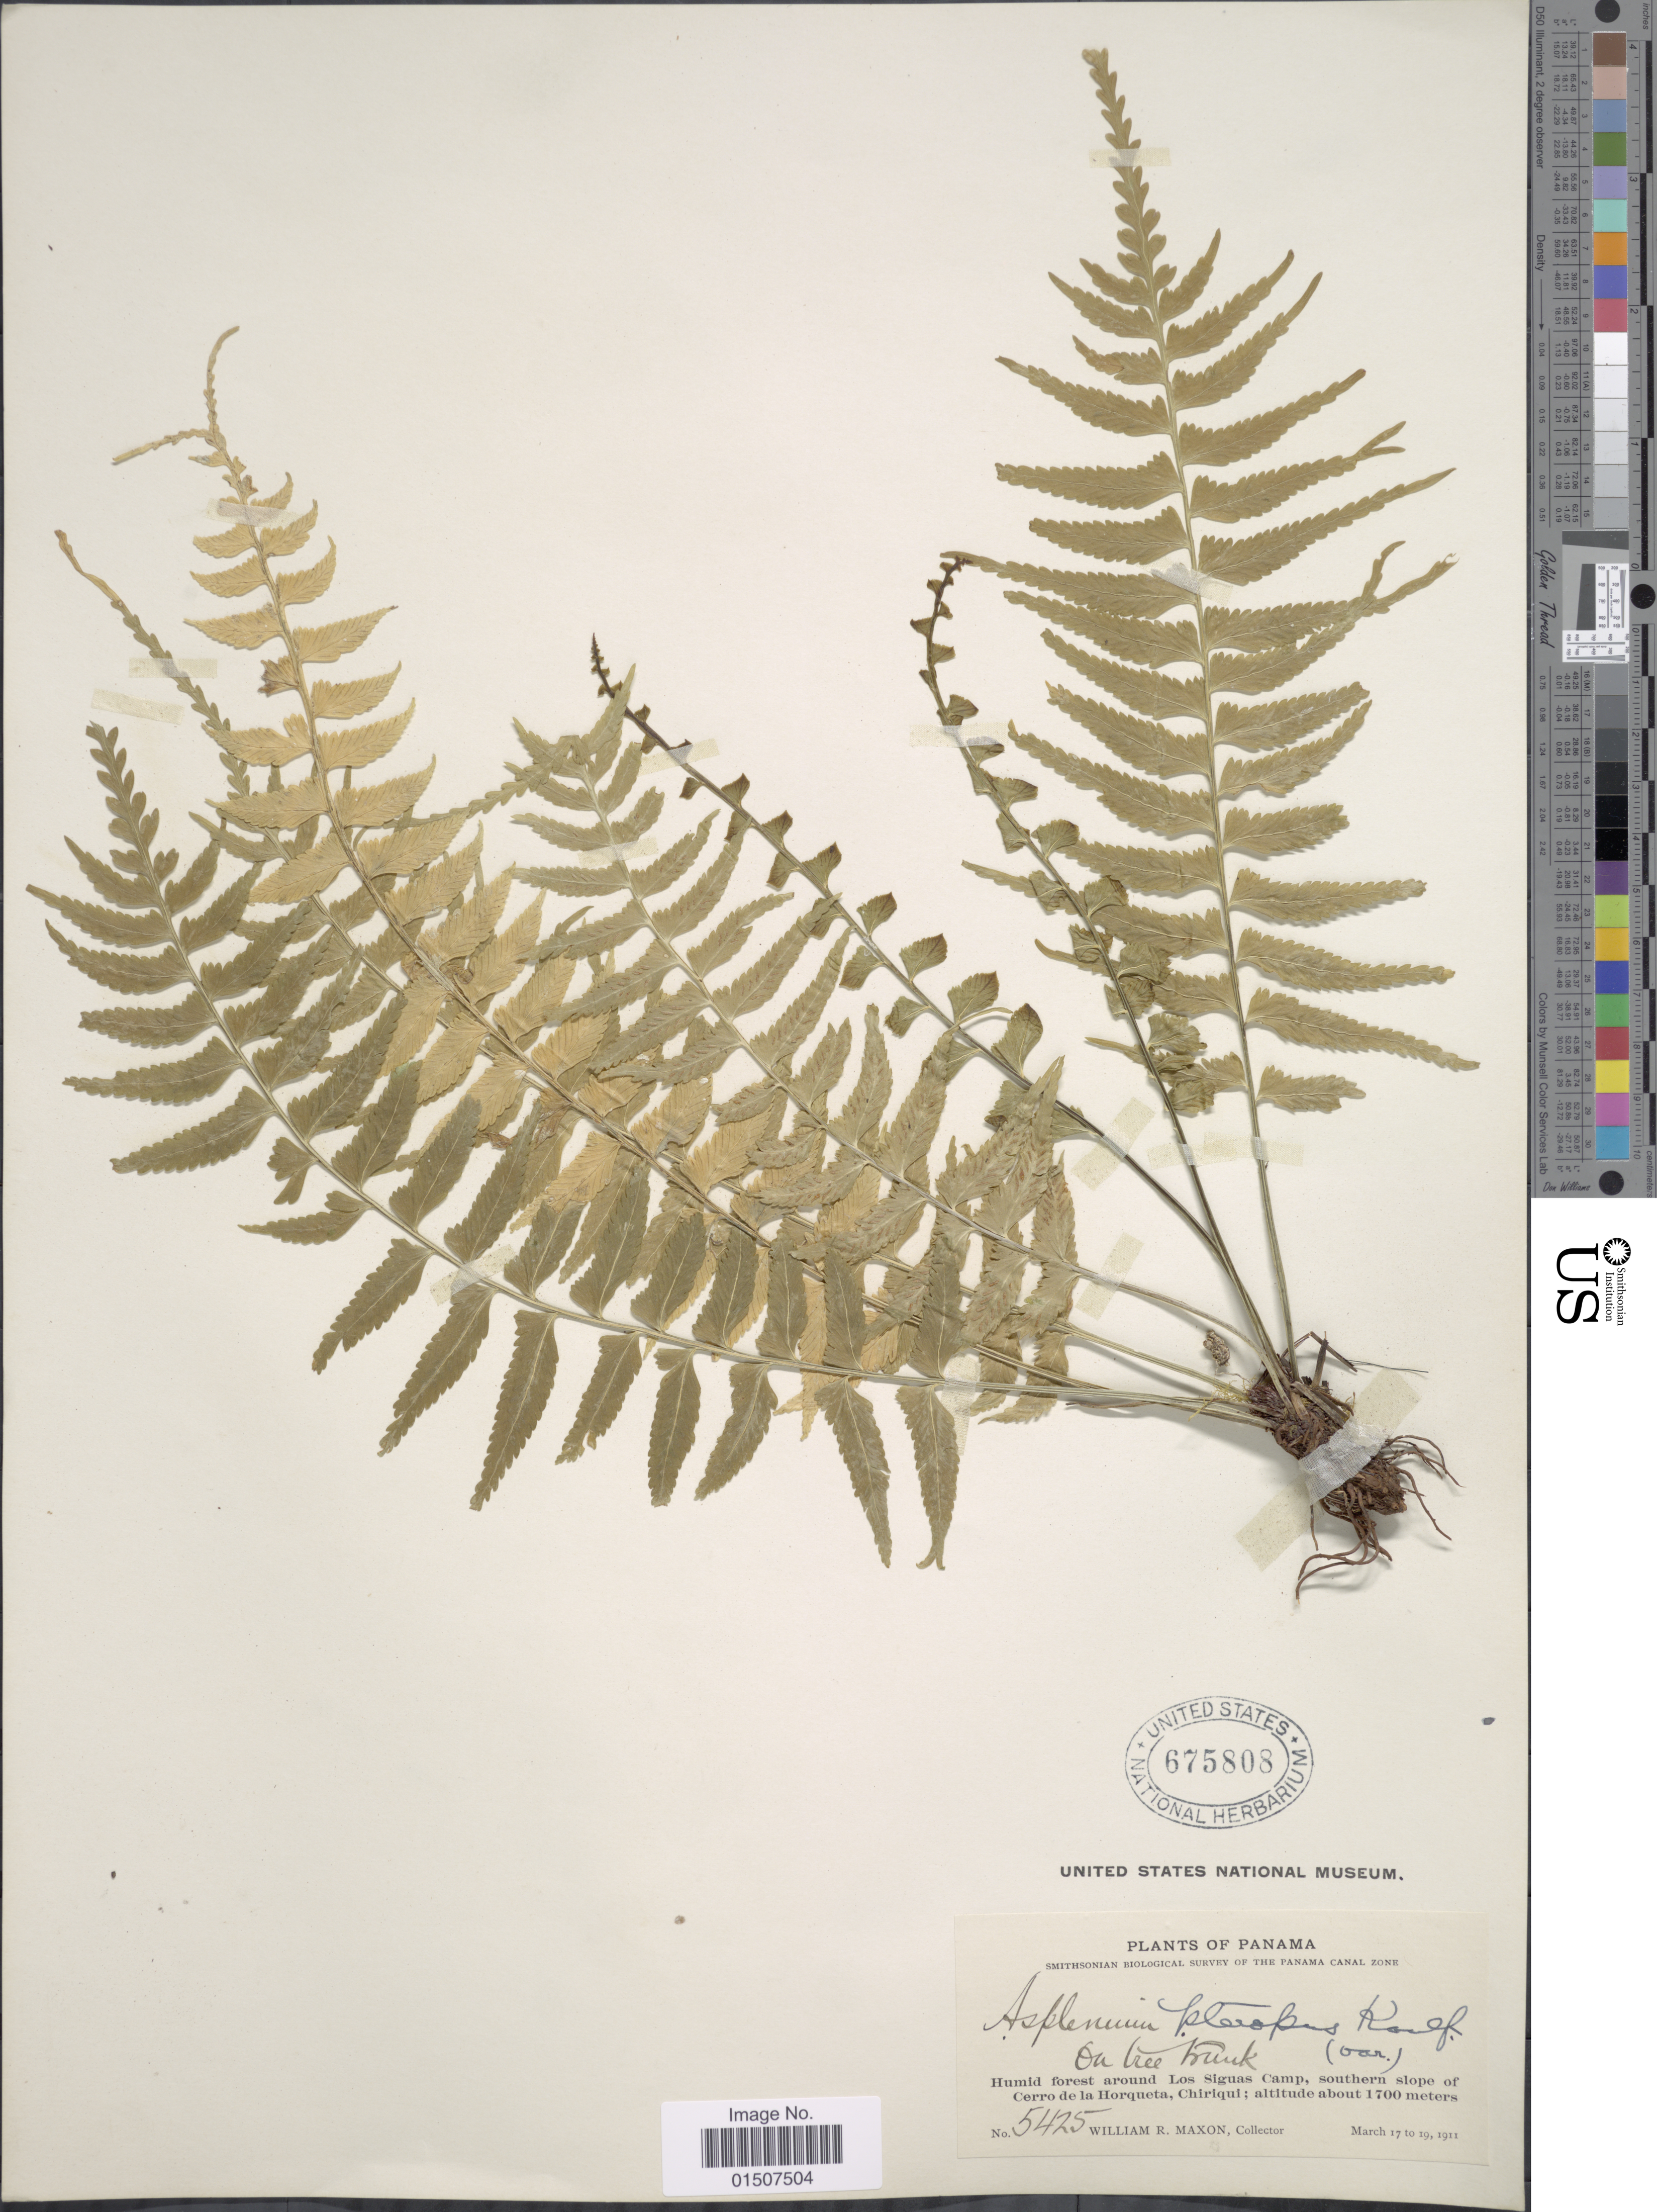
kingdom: Plantae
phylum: Tracheophyta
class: Polypodiopsida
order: Polypodiales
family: Aspleniaceae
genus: Asplenium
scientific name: Asplenium pululahuae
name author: Sodiro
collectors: W. R. Maxon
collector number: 5425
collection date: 1911-03-17/1911-03-19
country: Panama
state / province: Chiriqui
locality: Humid forest around Los Siguas Camp, southern slope of Cerro de la Horiqueta, Chiriqui.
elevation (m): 1700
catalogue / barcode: US 675808